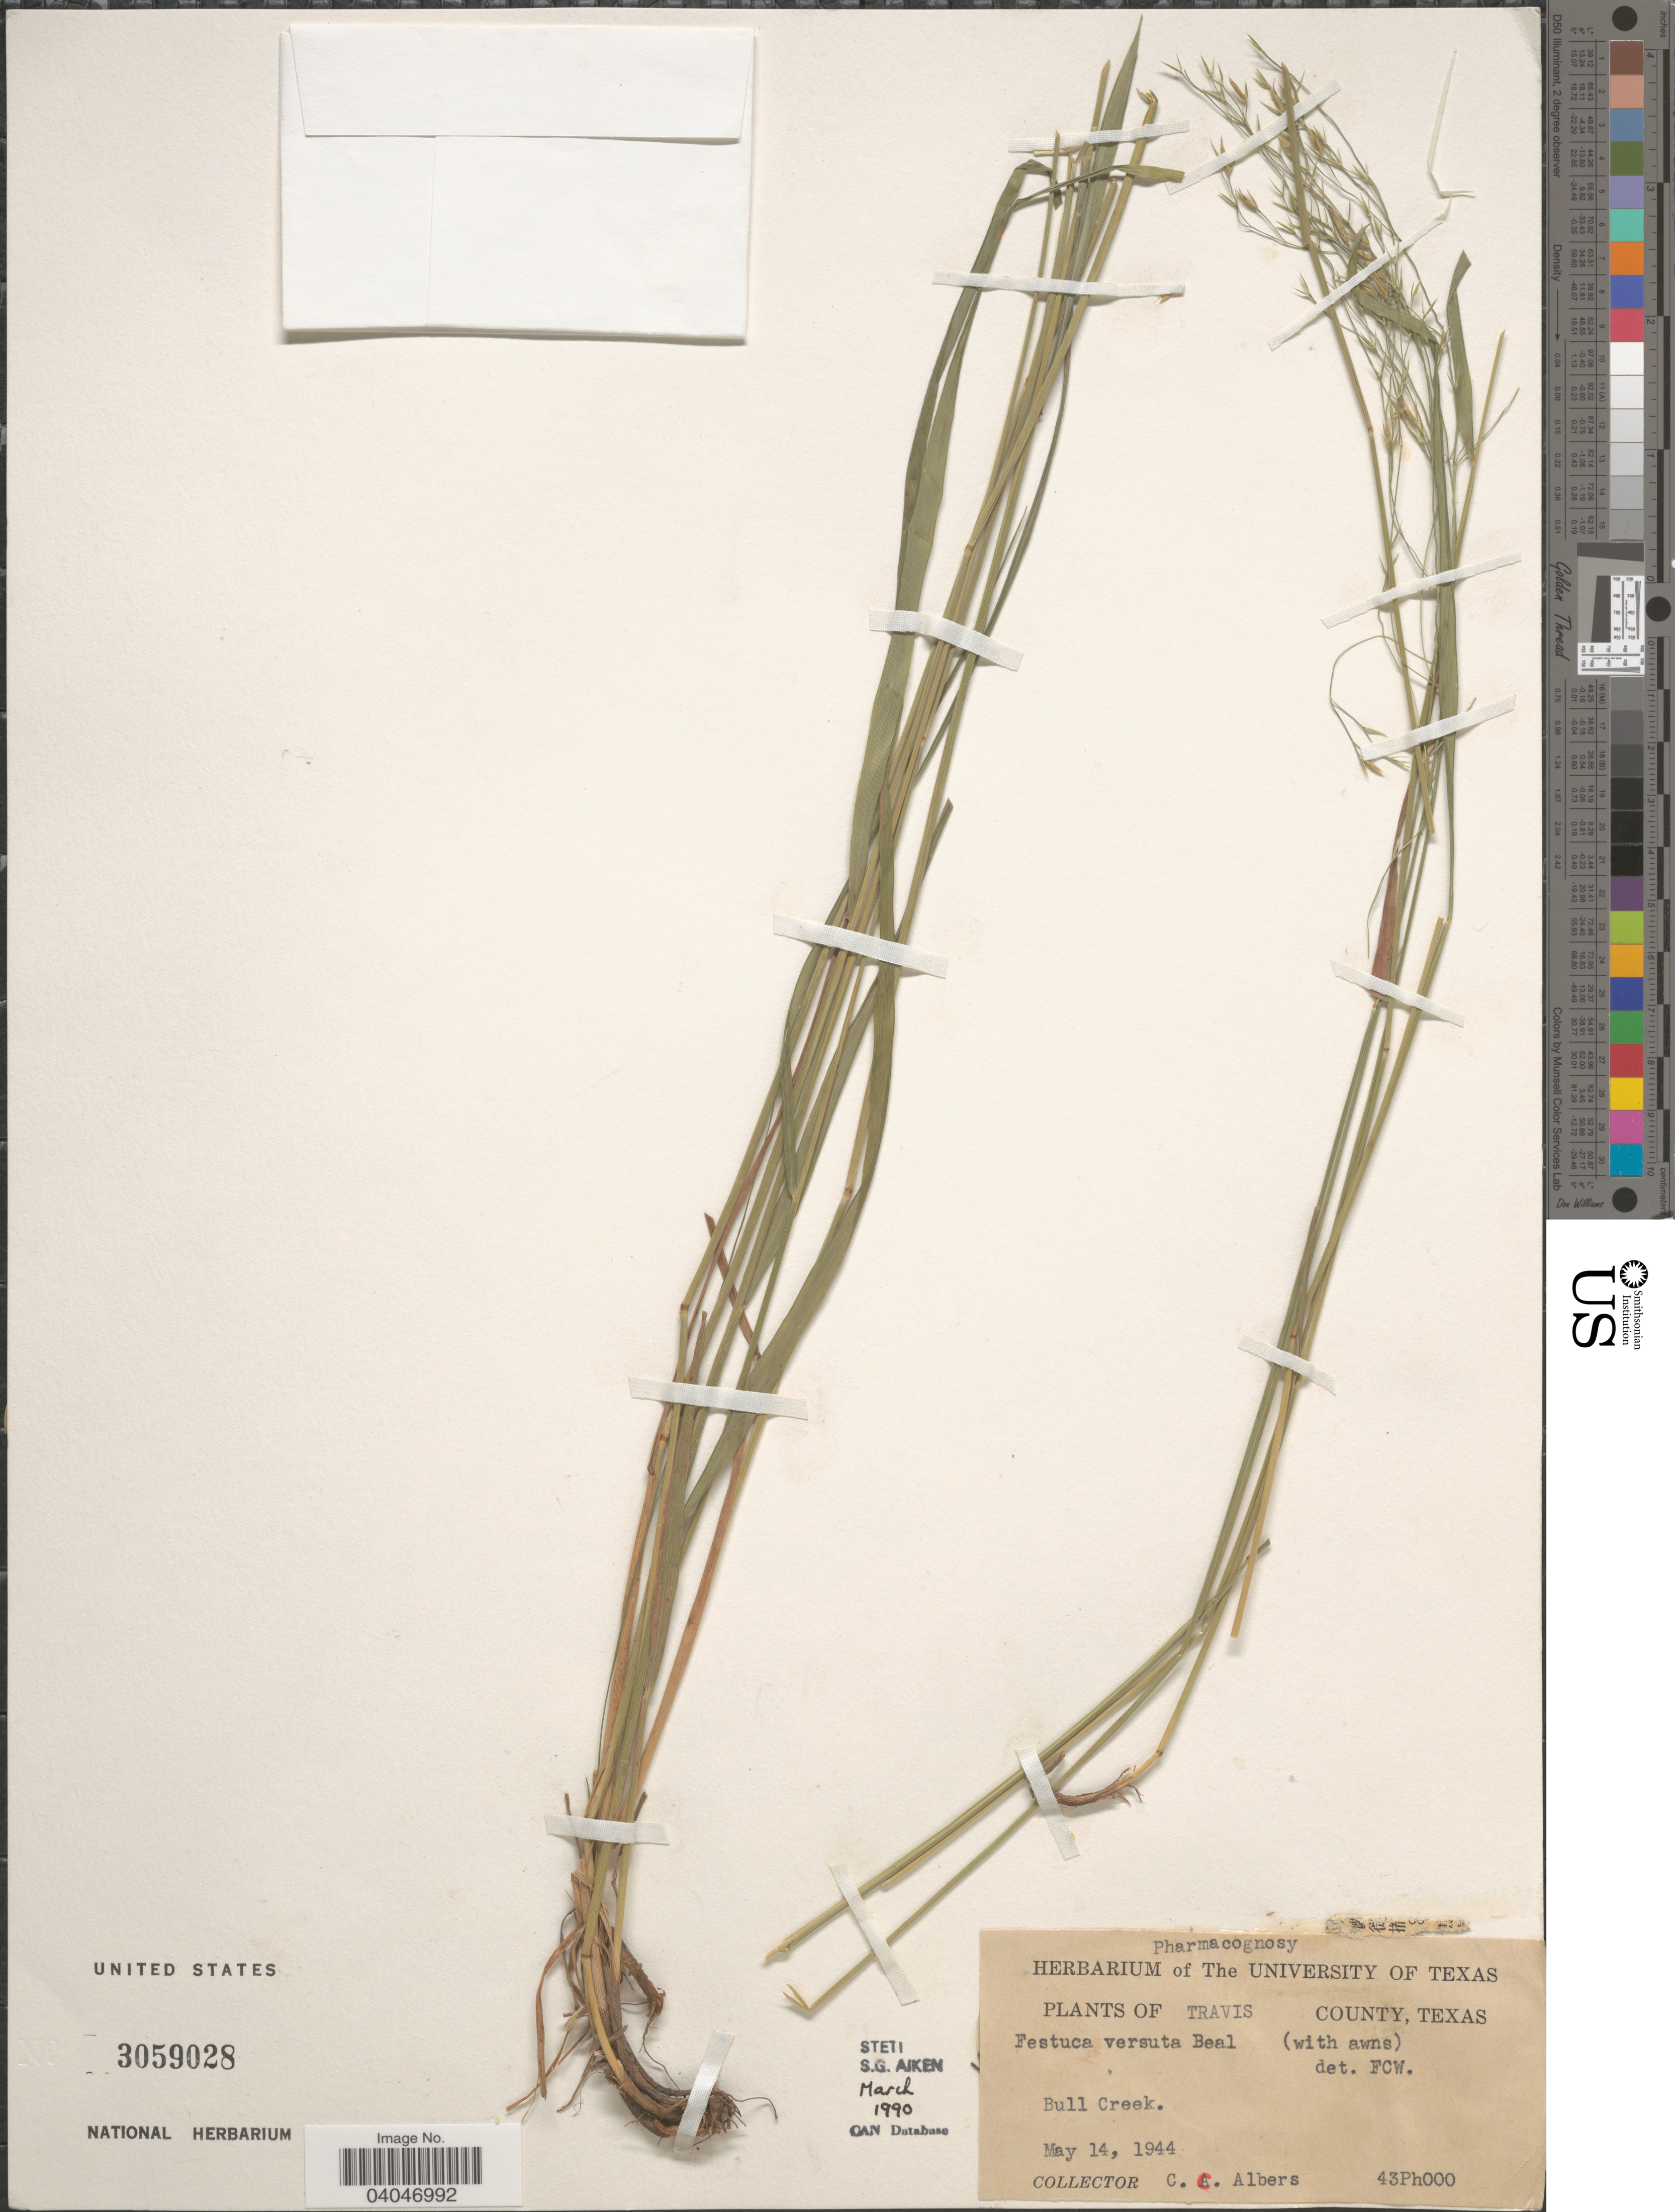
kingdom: Plantae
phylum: Tracheophyta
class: Liliopsida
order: Poales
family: Poaceae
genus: Festuca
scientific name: Festuca versuta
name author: W.J. Beal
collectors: C. Albers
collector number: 43Ph000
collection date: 1944-05-14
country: United States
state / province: Texas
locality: Travis County. Bull Creek.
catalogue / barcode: US 3059028